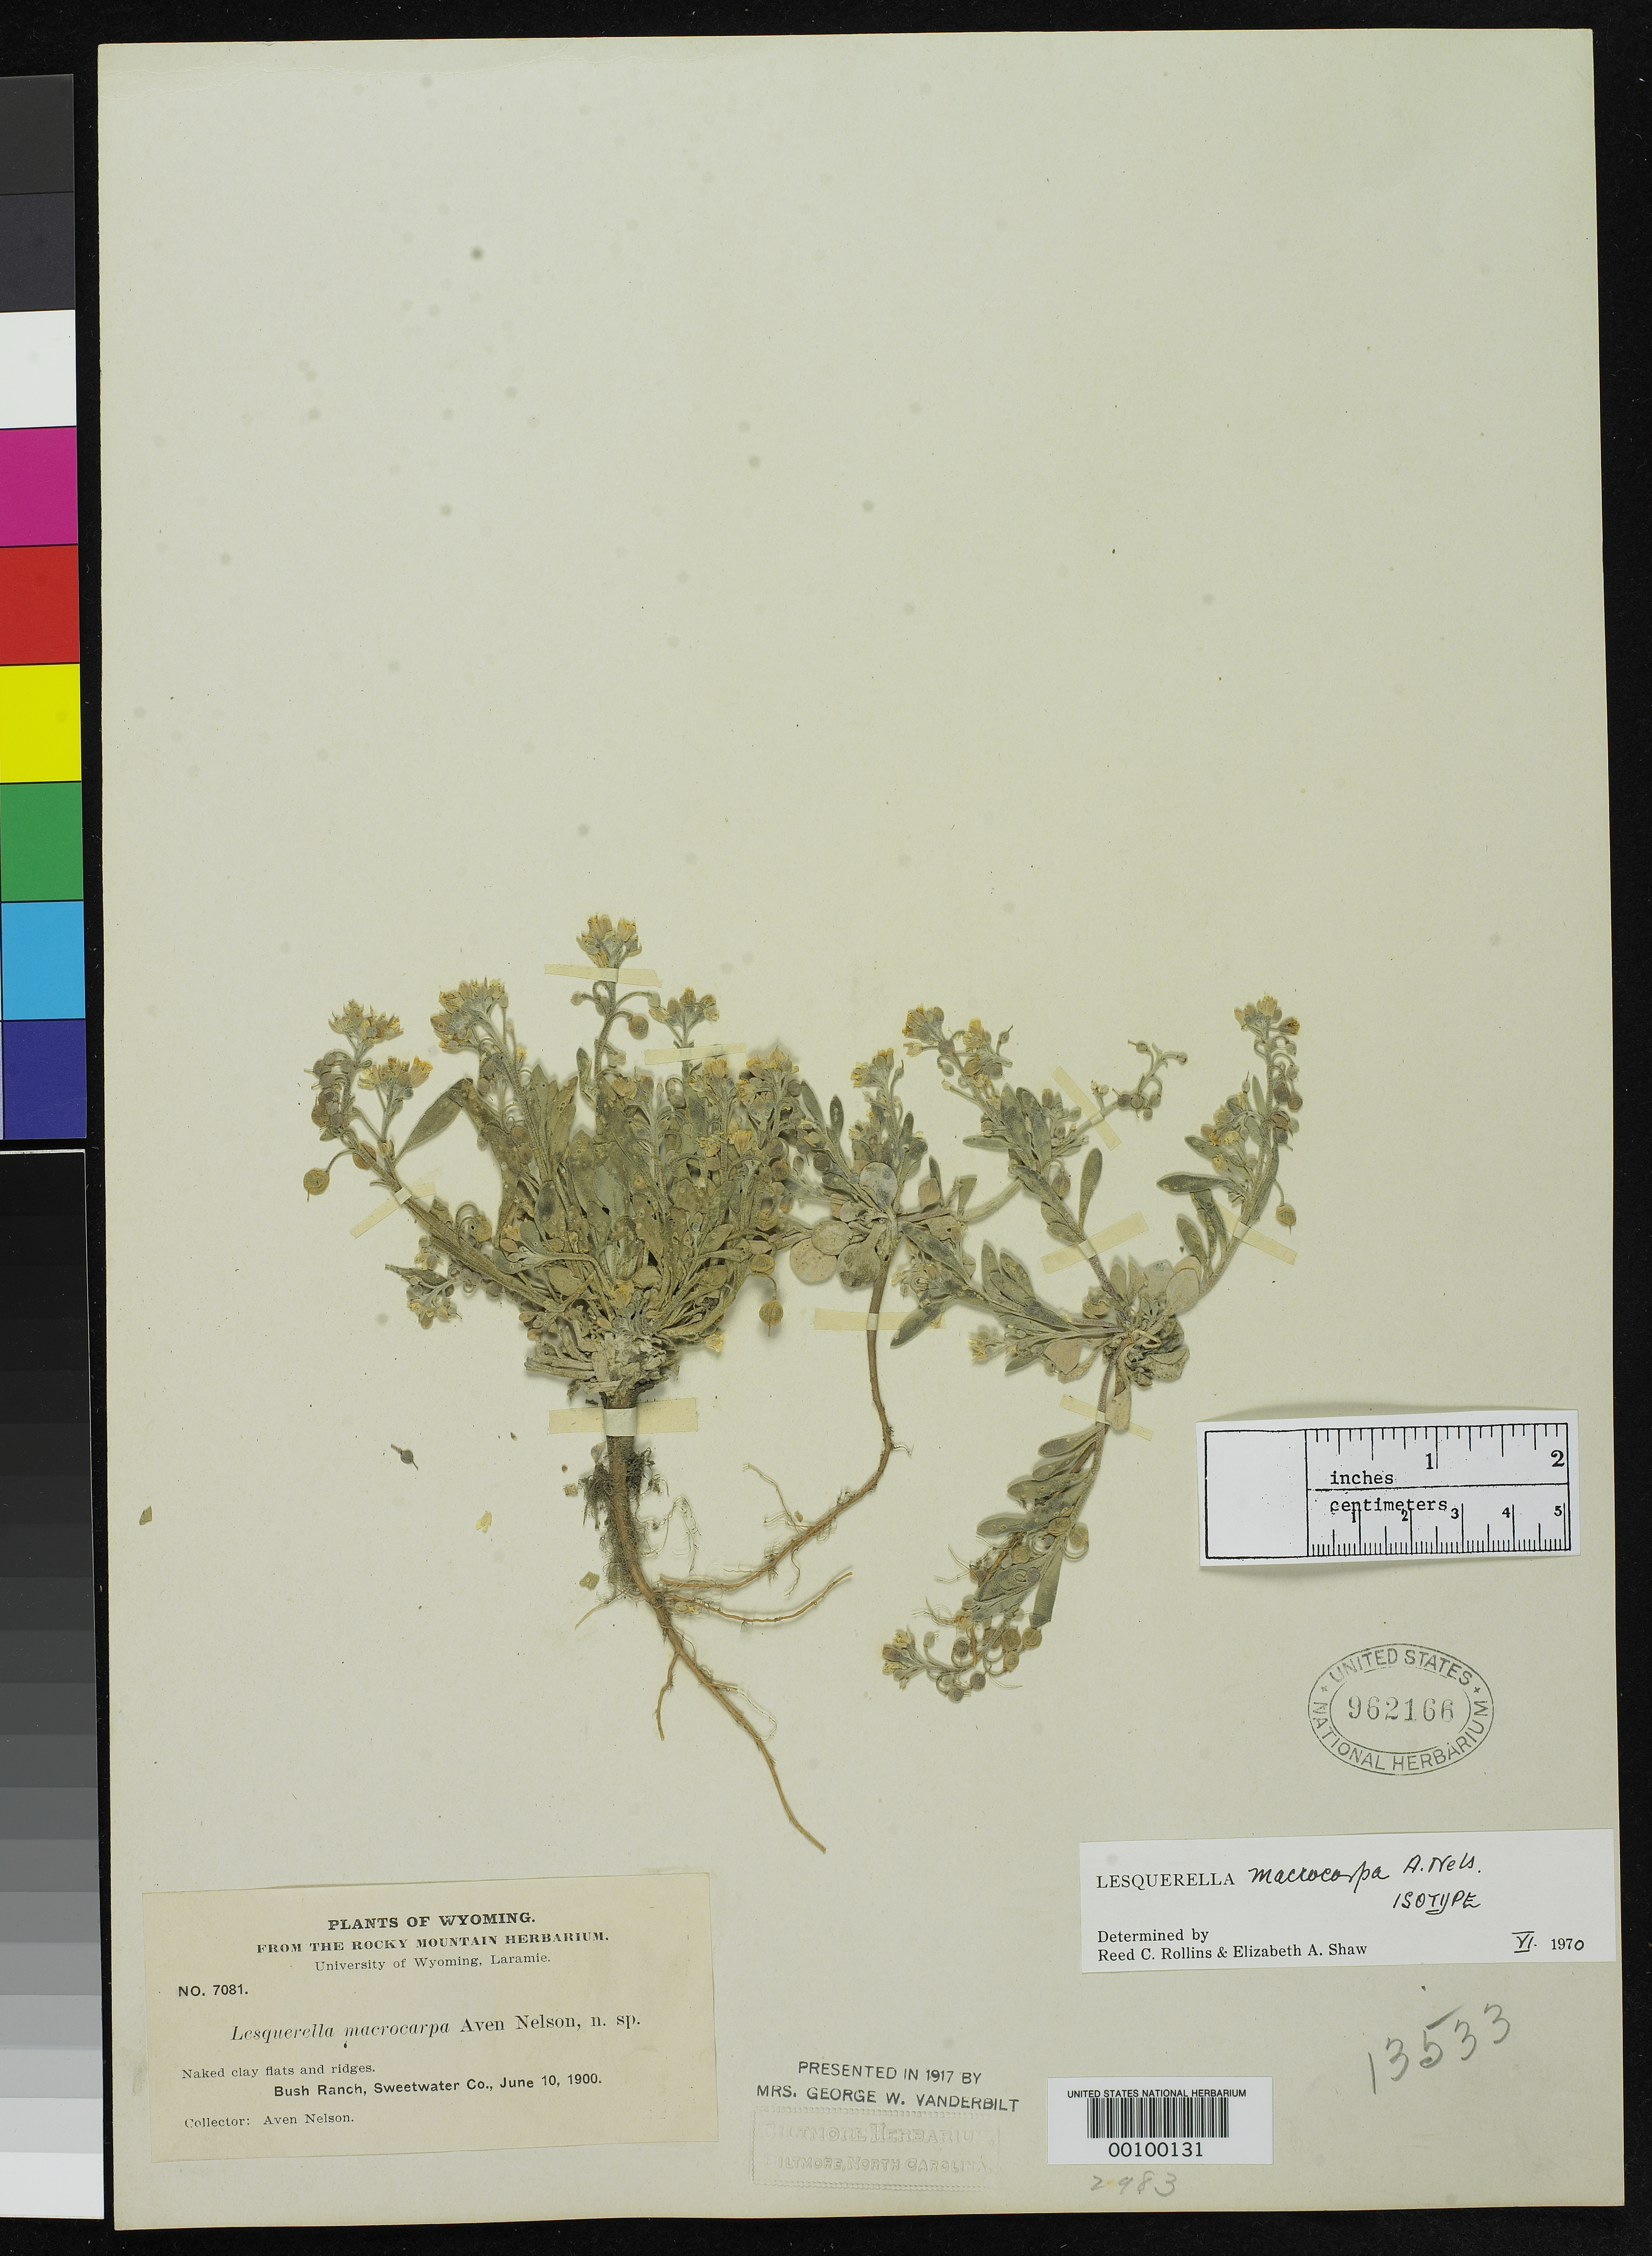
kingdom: Plantae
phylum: Tracheophyta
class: Magnoliopsida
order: Brassicales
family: Brassicaceae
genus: Lesquerella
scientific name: Lesquerella macrocarpa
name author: A. Nelson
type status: Isotype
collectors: A. Nelson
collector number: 7081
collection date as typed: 10 Jun 1900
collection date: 1900-06-10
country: United States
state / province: Wyoming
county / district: Sweetwater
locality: Bush Ranch.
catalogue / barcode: US 962166